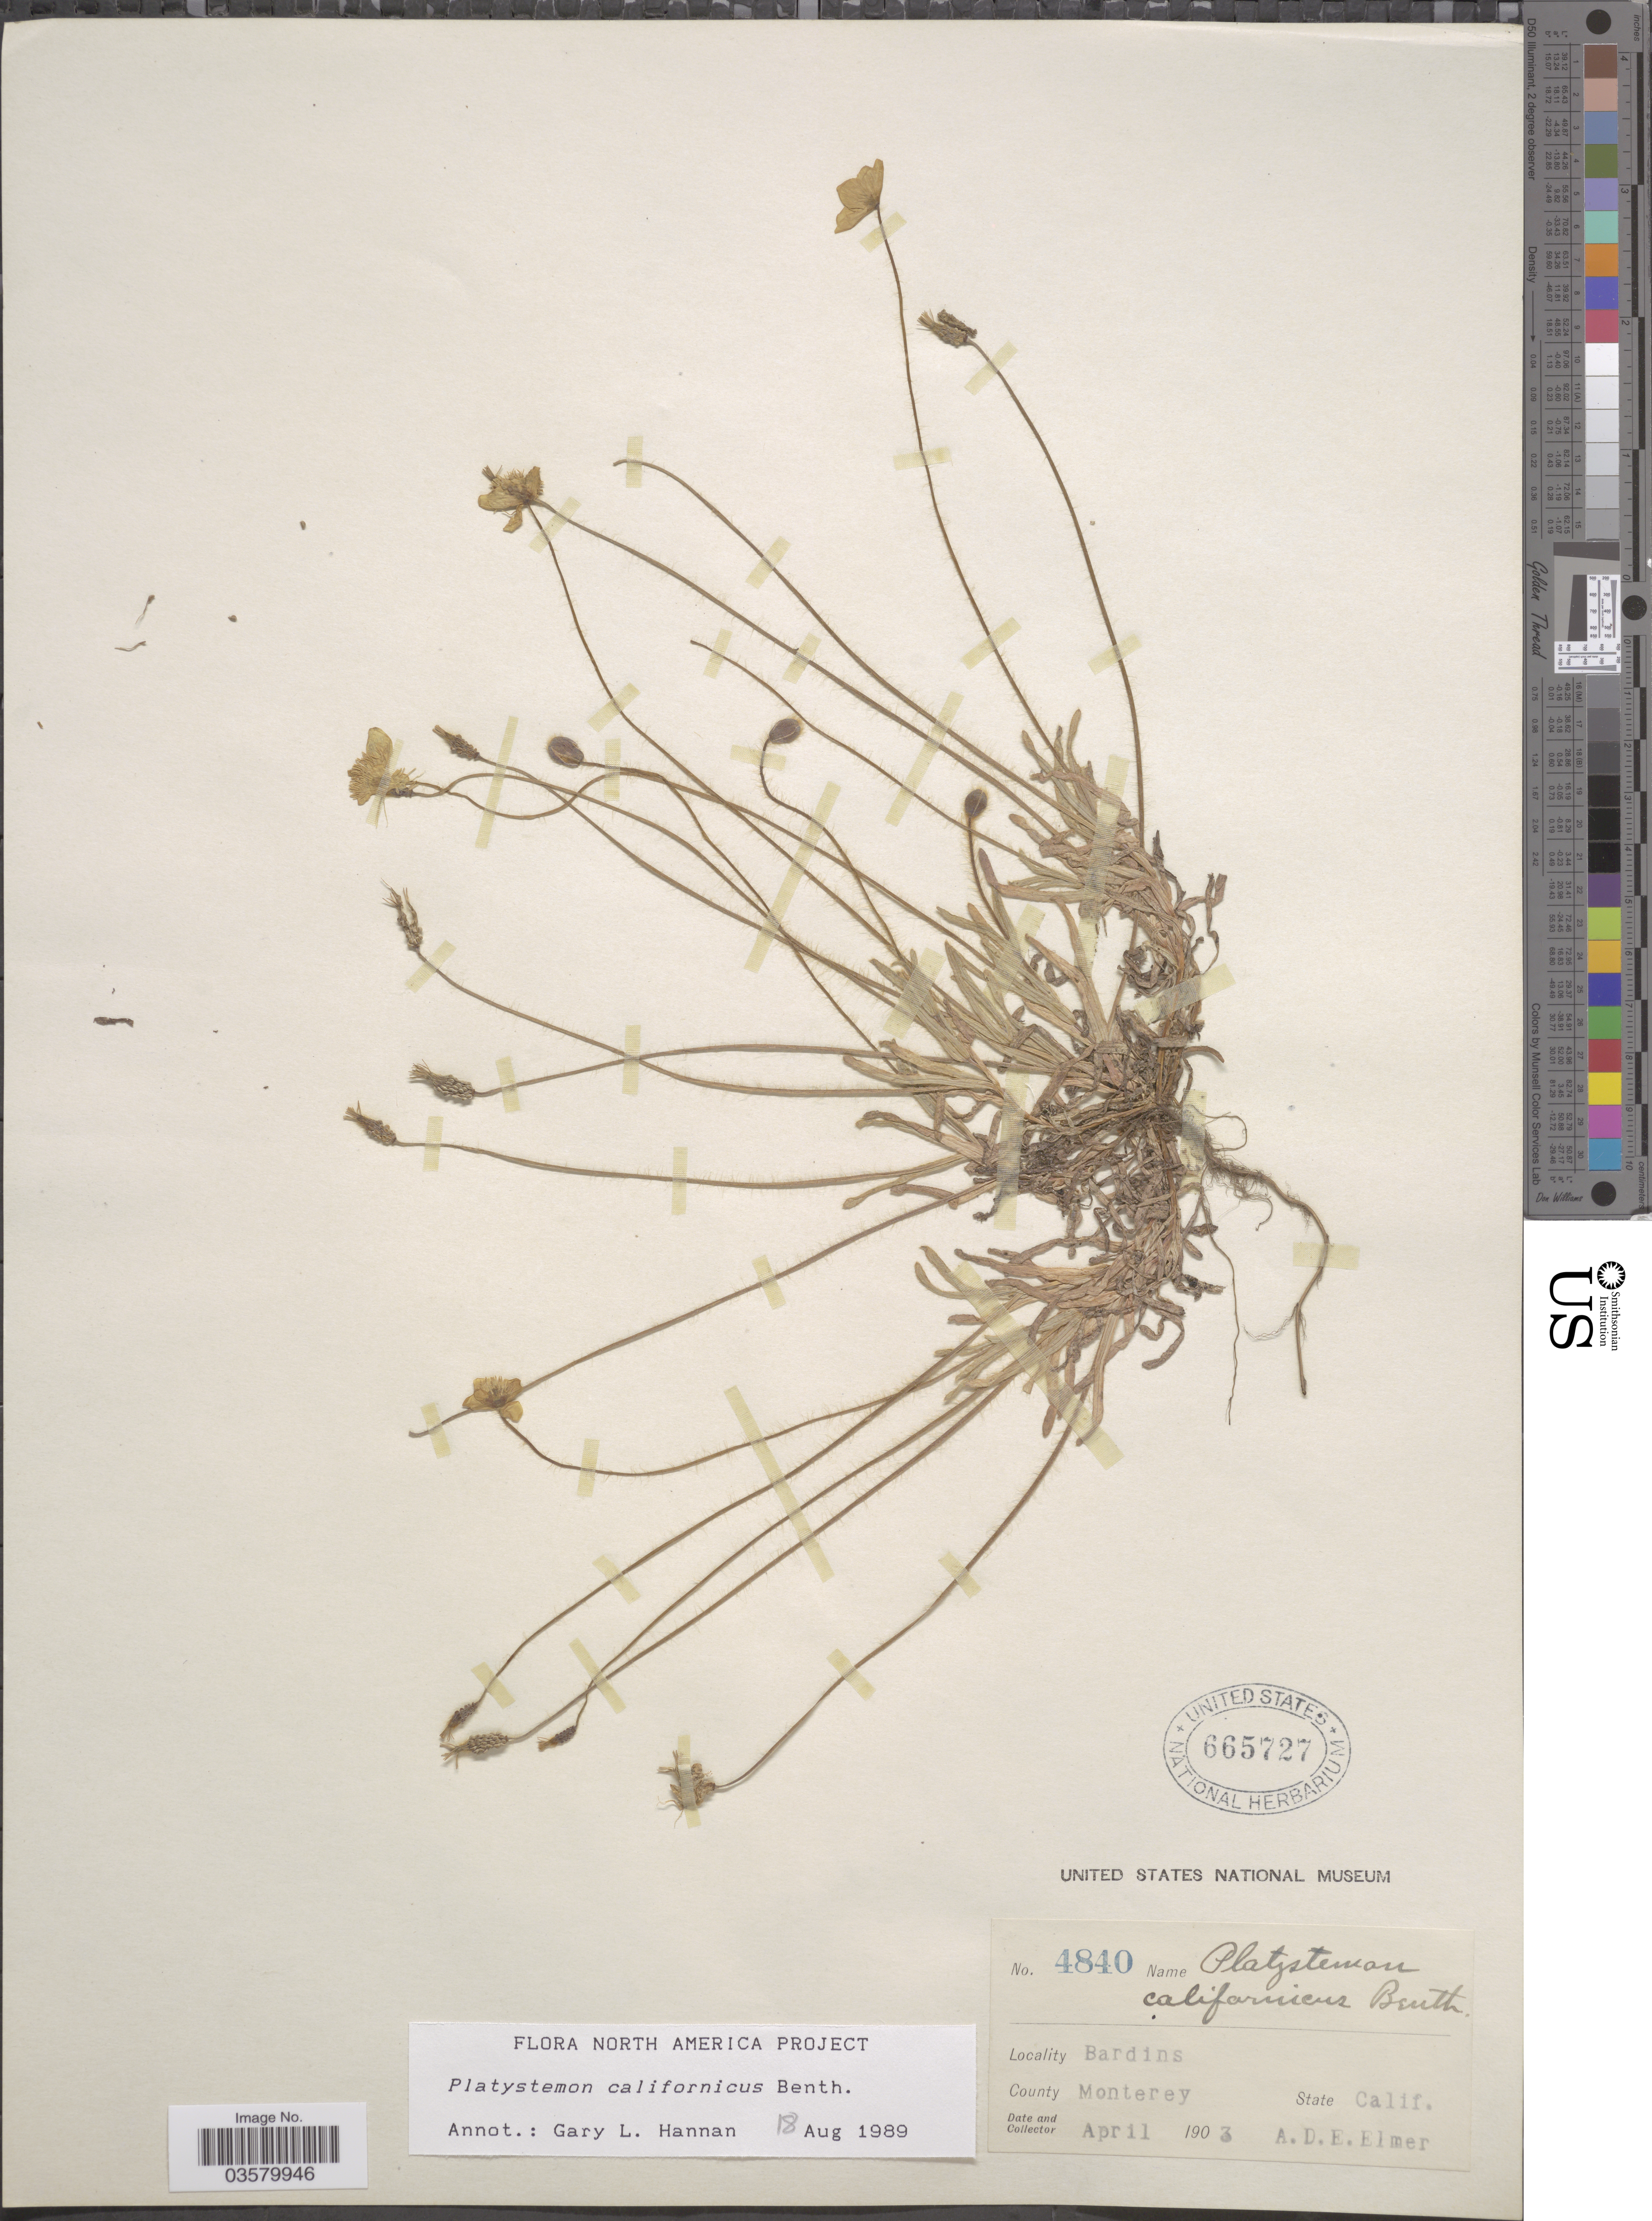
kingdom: Plantae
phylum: Tracheophyta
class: Magnoliopsida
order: Ranunculales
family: Papaveraceae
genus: Platystemon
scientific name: Platystemon californicus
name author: Benth.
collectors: A. D. E. Elmer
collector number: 4840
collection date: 1903-04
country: United States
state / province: California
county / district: Monterey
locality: Bardins, County Monterey.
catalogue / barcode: US 665727